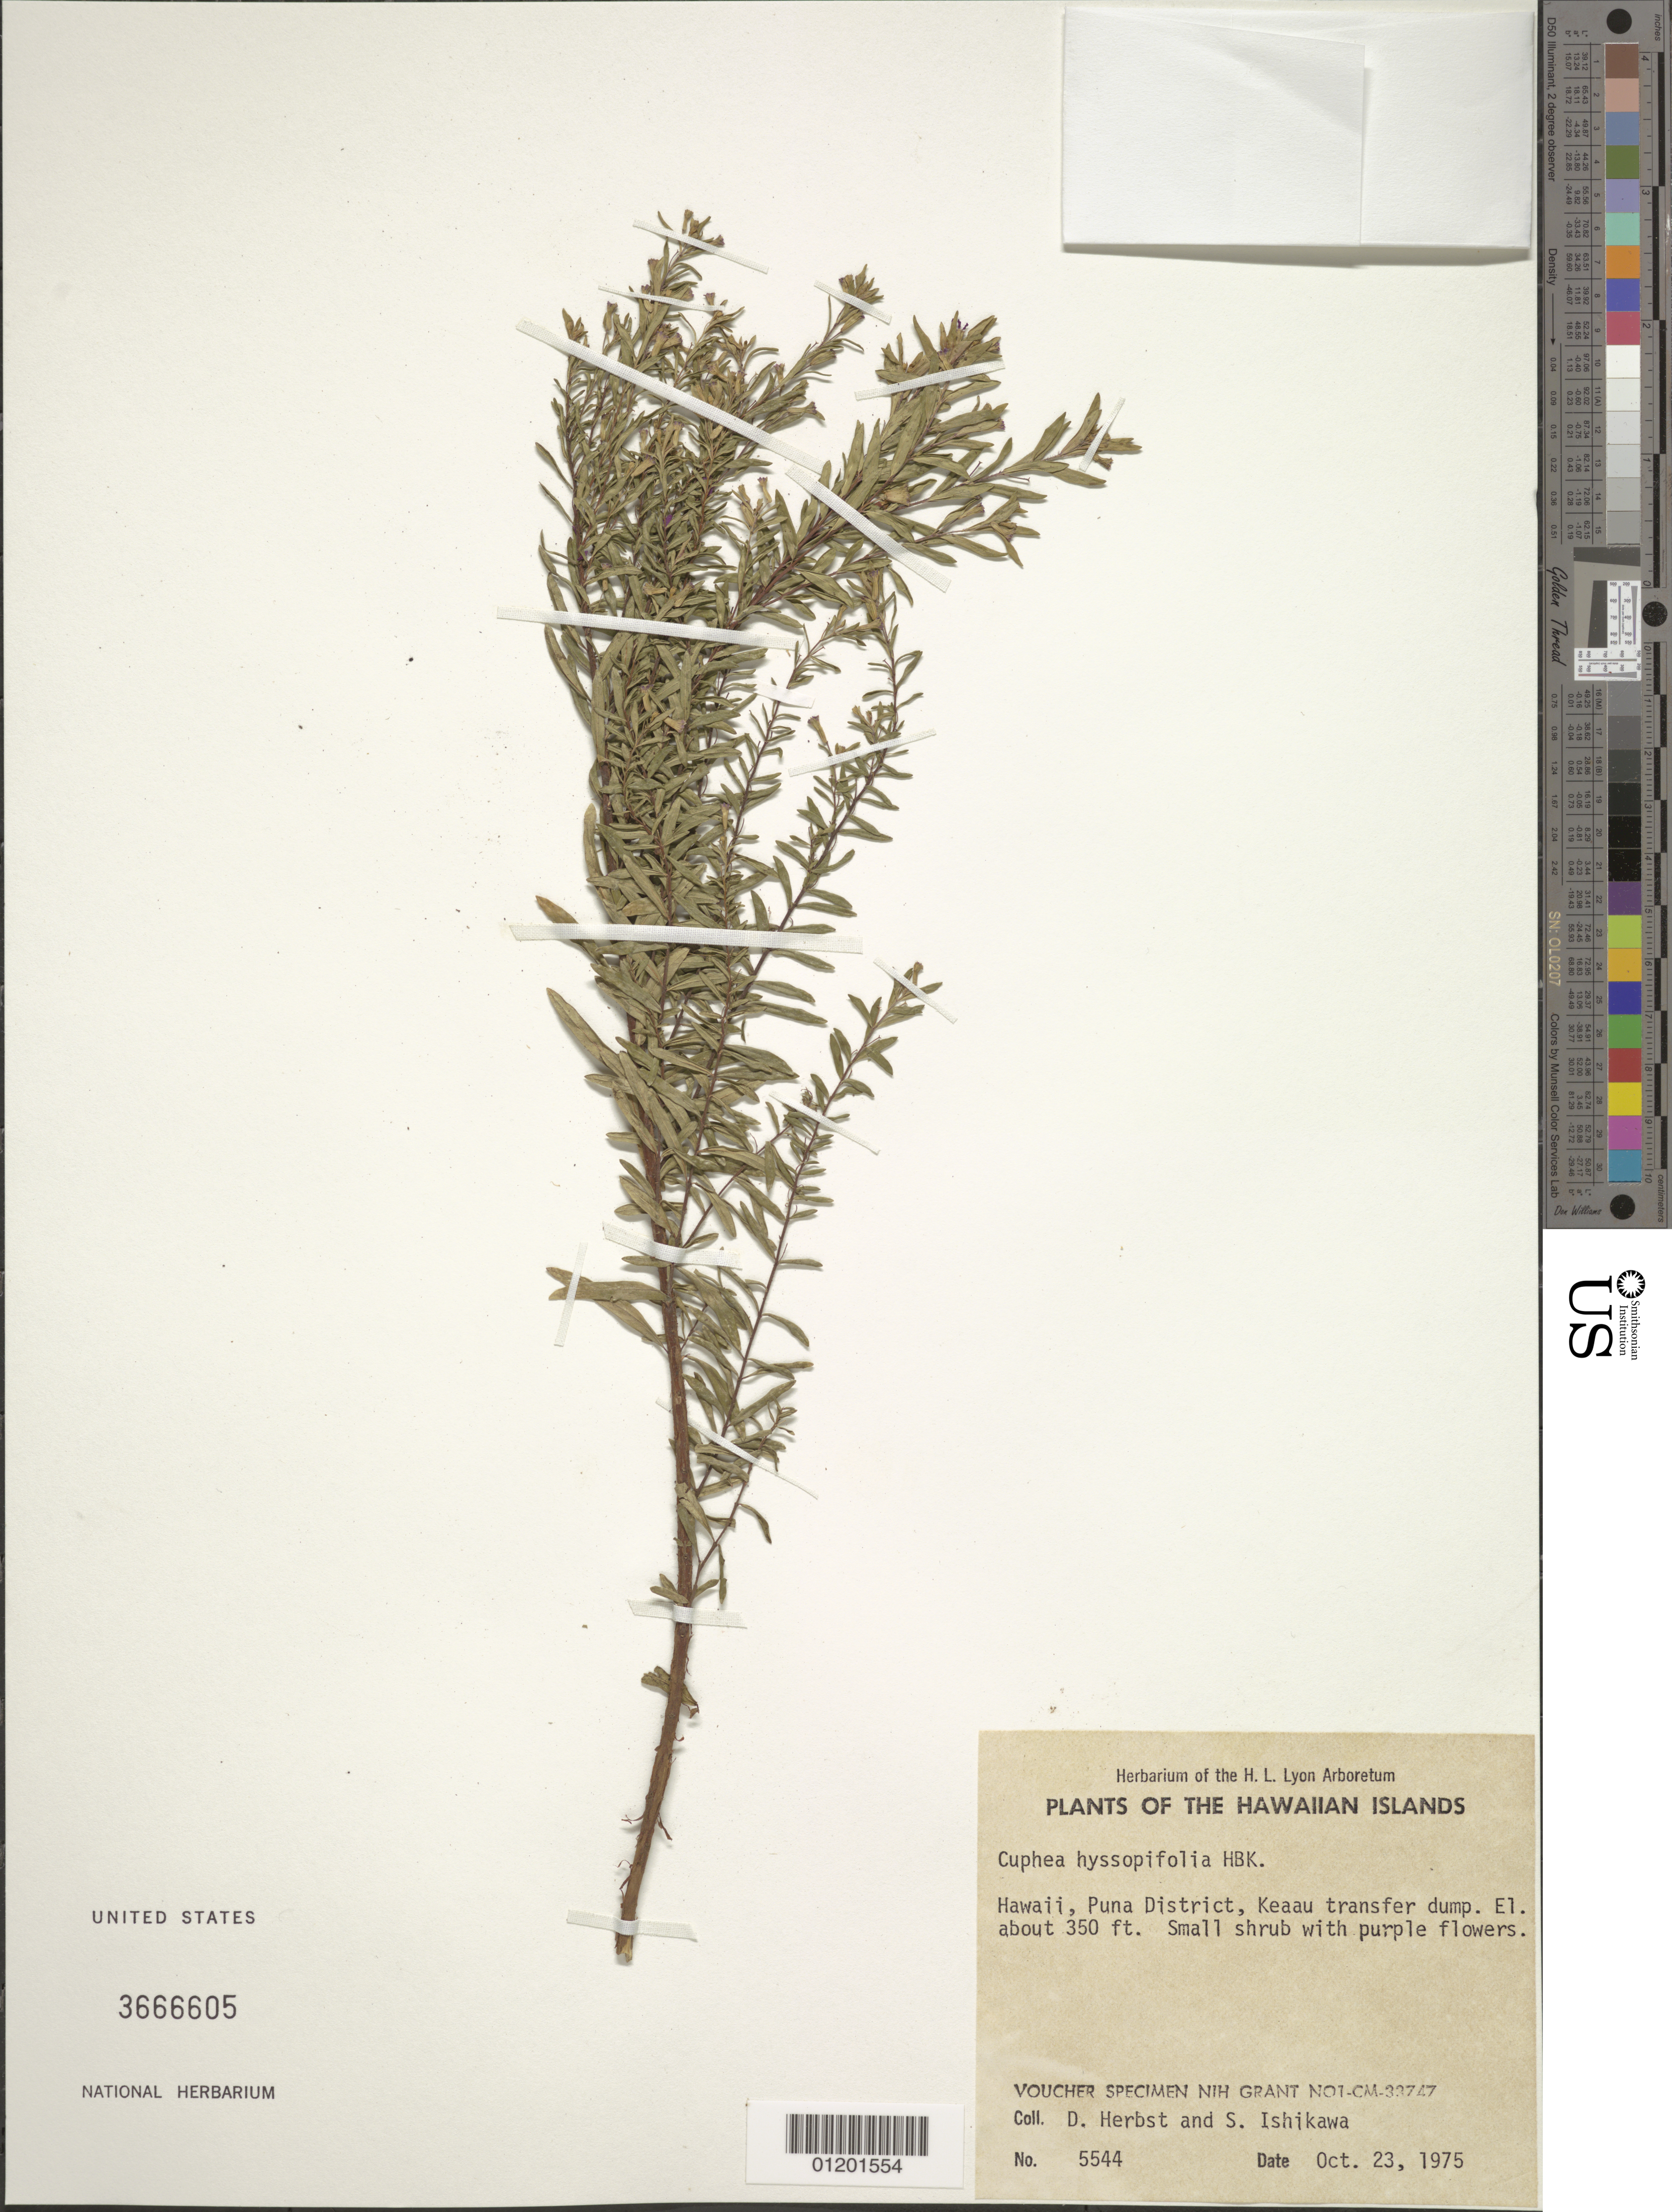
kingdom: Plantae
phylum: Tracheophyta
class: Magnoliopsida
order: Myrtales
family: Lythraceae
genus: Cuphea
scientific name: Cuphea hyssopifolia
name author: Kunth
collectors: D. R. Herbst & S. Ishikawa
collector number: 5544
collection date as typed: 23 Oct 1975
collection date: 1975-10-23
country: United States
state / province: Hawaii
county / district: Hawaii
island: Hawaii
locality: Puna Dist., Kea'au transfer dump.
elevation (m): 107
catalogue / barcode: US 3666605